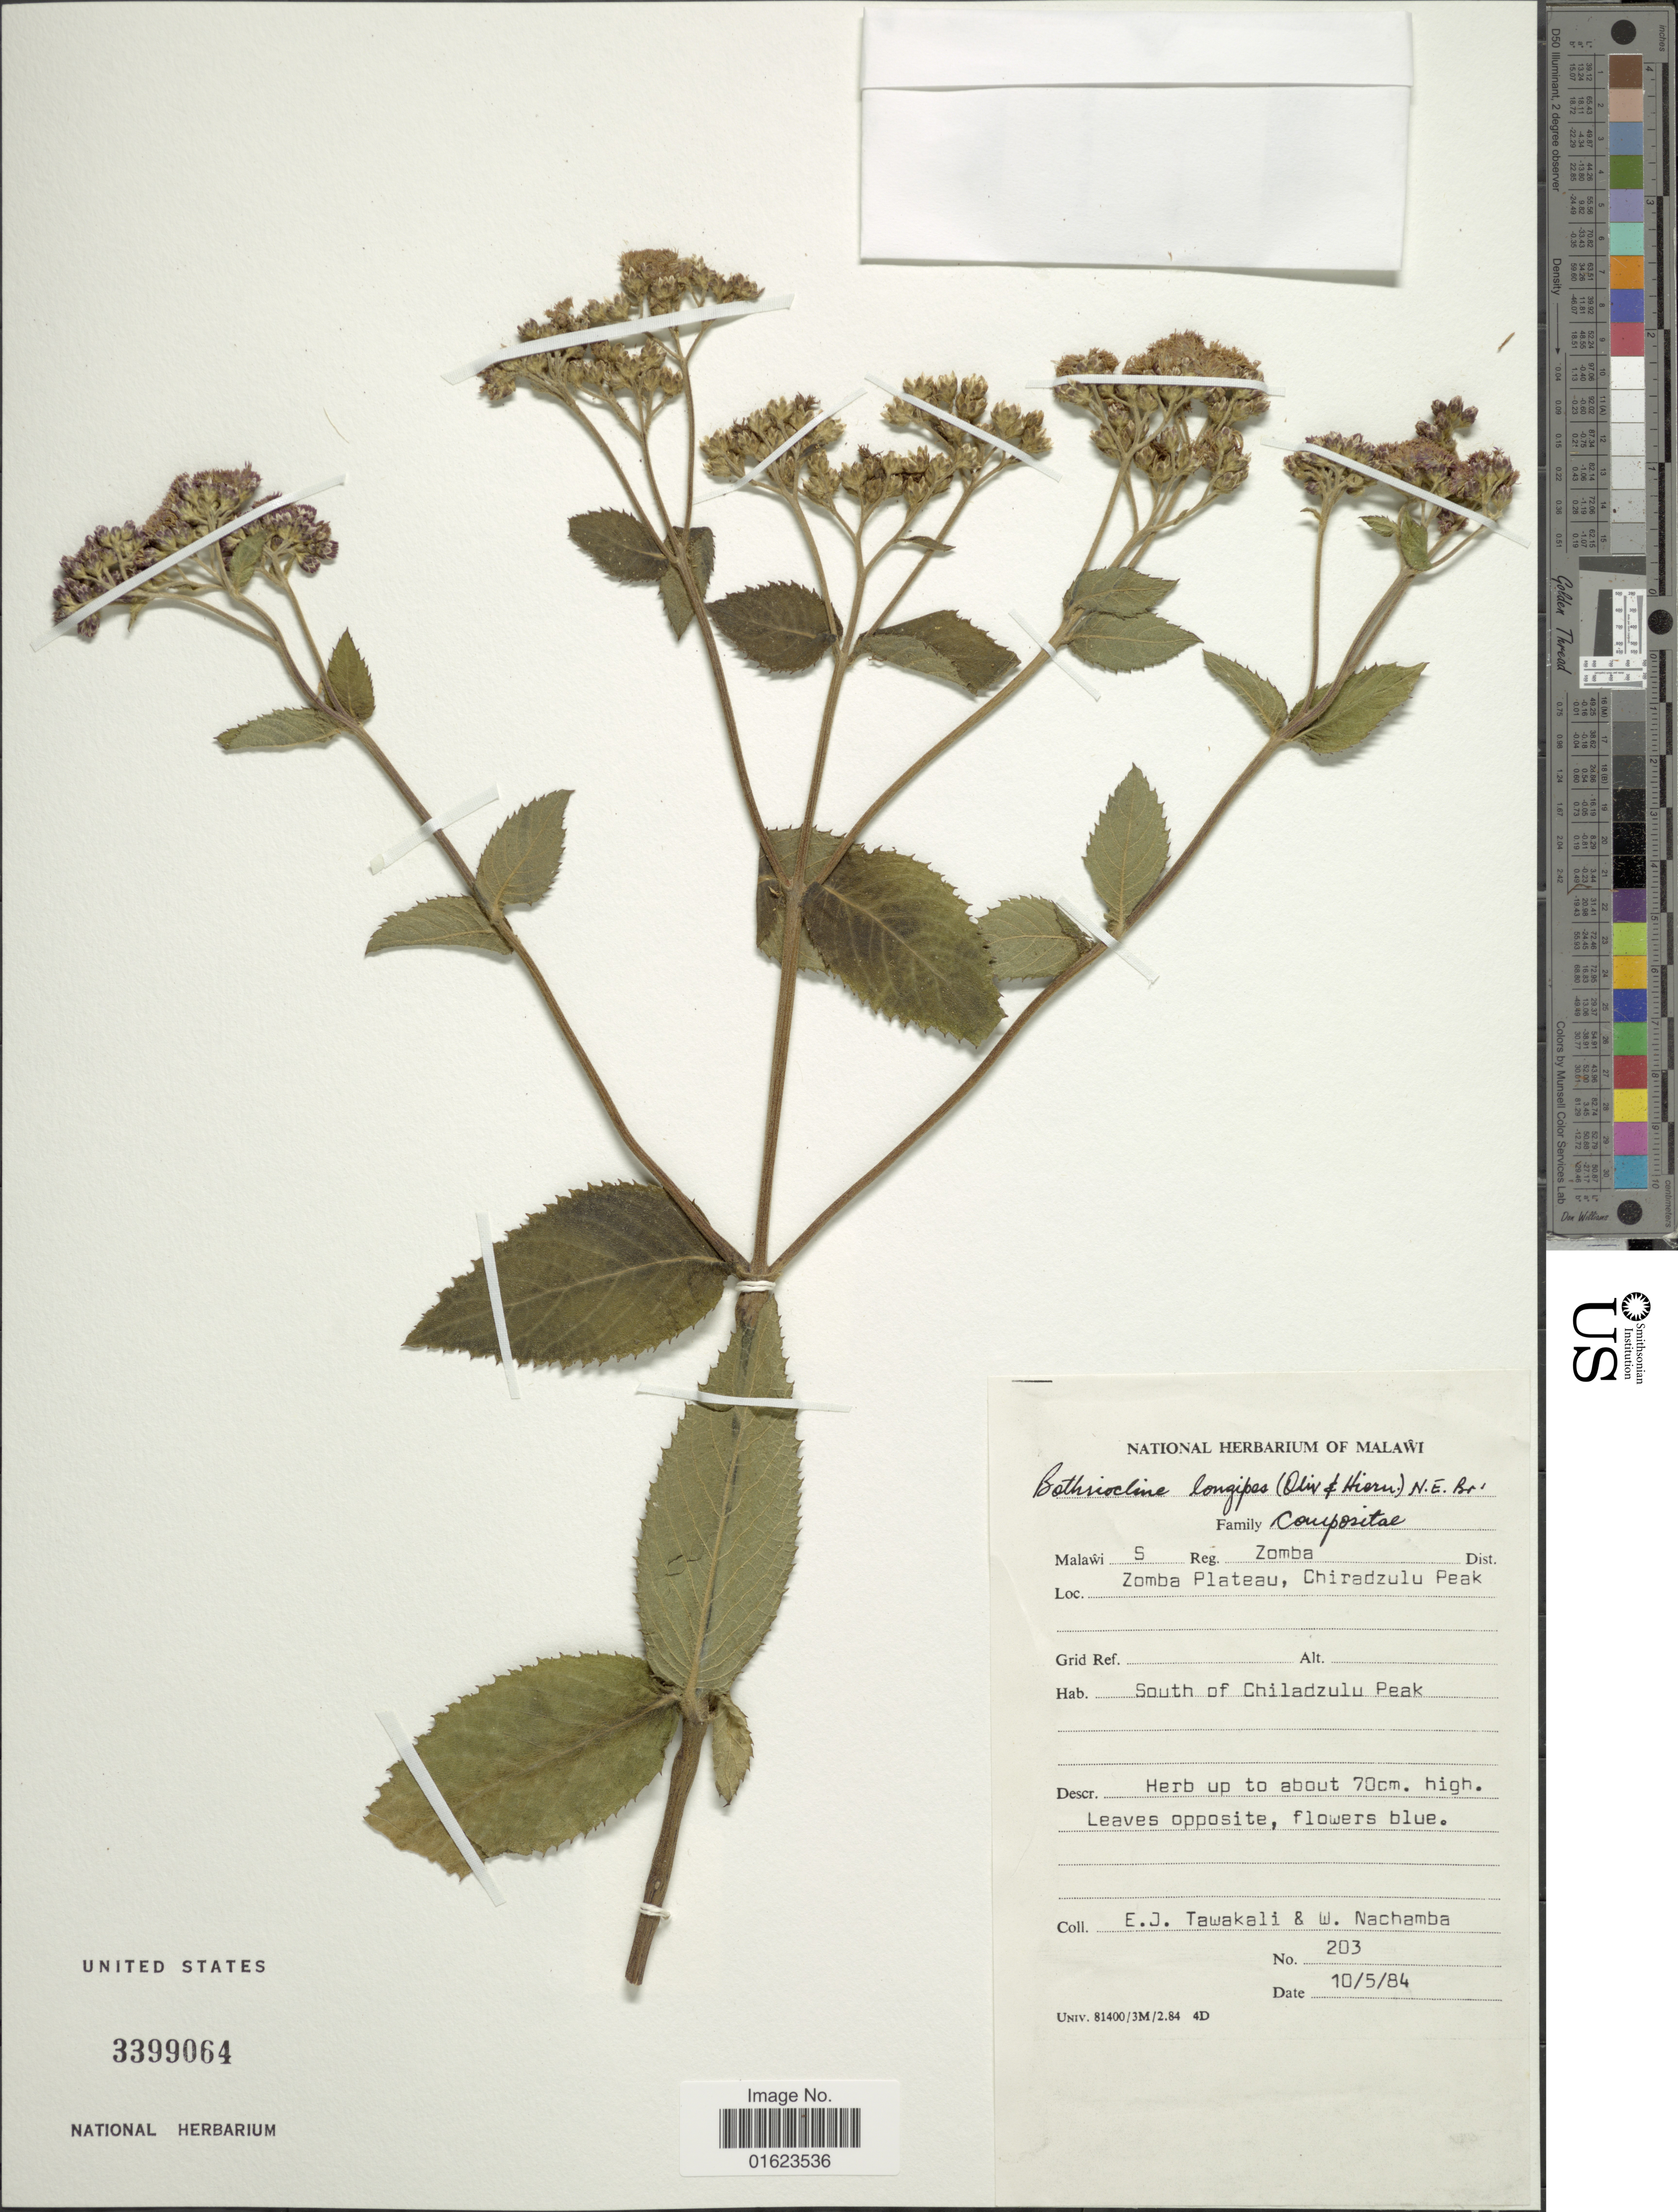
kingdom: Plantae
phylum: Tracheophyta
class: Magnoliopsida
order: Asterales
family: Asteraceae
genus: Bothriocline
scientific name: Bothriocline longipes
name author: (Oliv. & Hiern) N.E. Br.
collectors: E. Tawakali & W. Nachamba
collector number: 203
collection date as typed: Transcribed d/m/y: 10/5/84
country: Malawi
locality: Malawi S Reg. Zomba Dist. Zomba Plateau, Chiradzulu Peak. South of Chiladzulu Peak.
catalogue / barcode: US 3399064